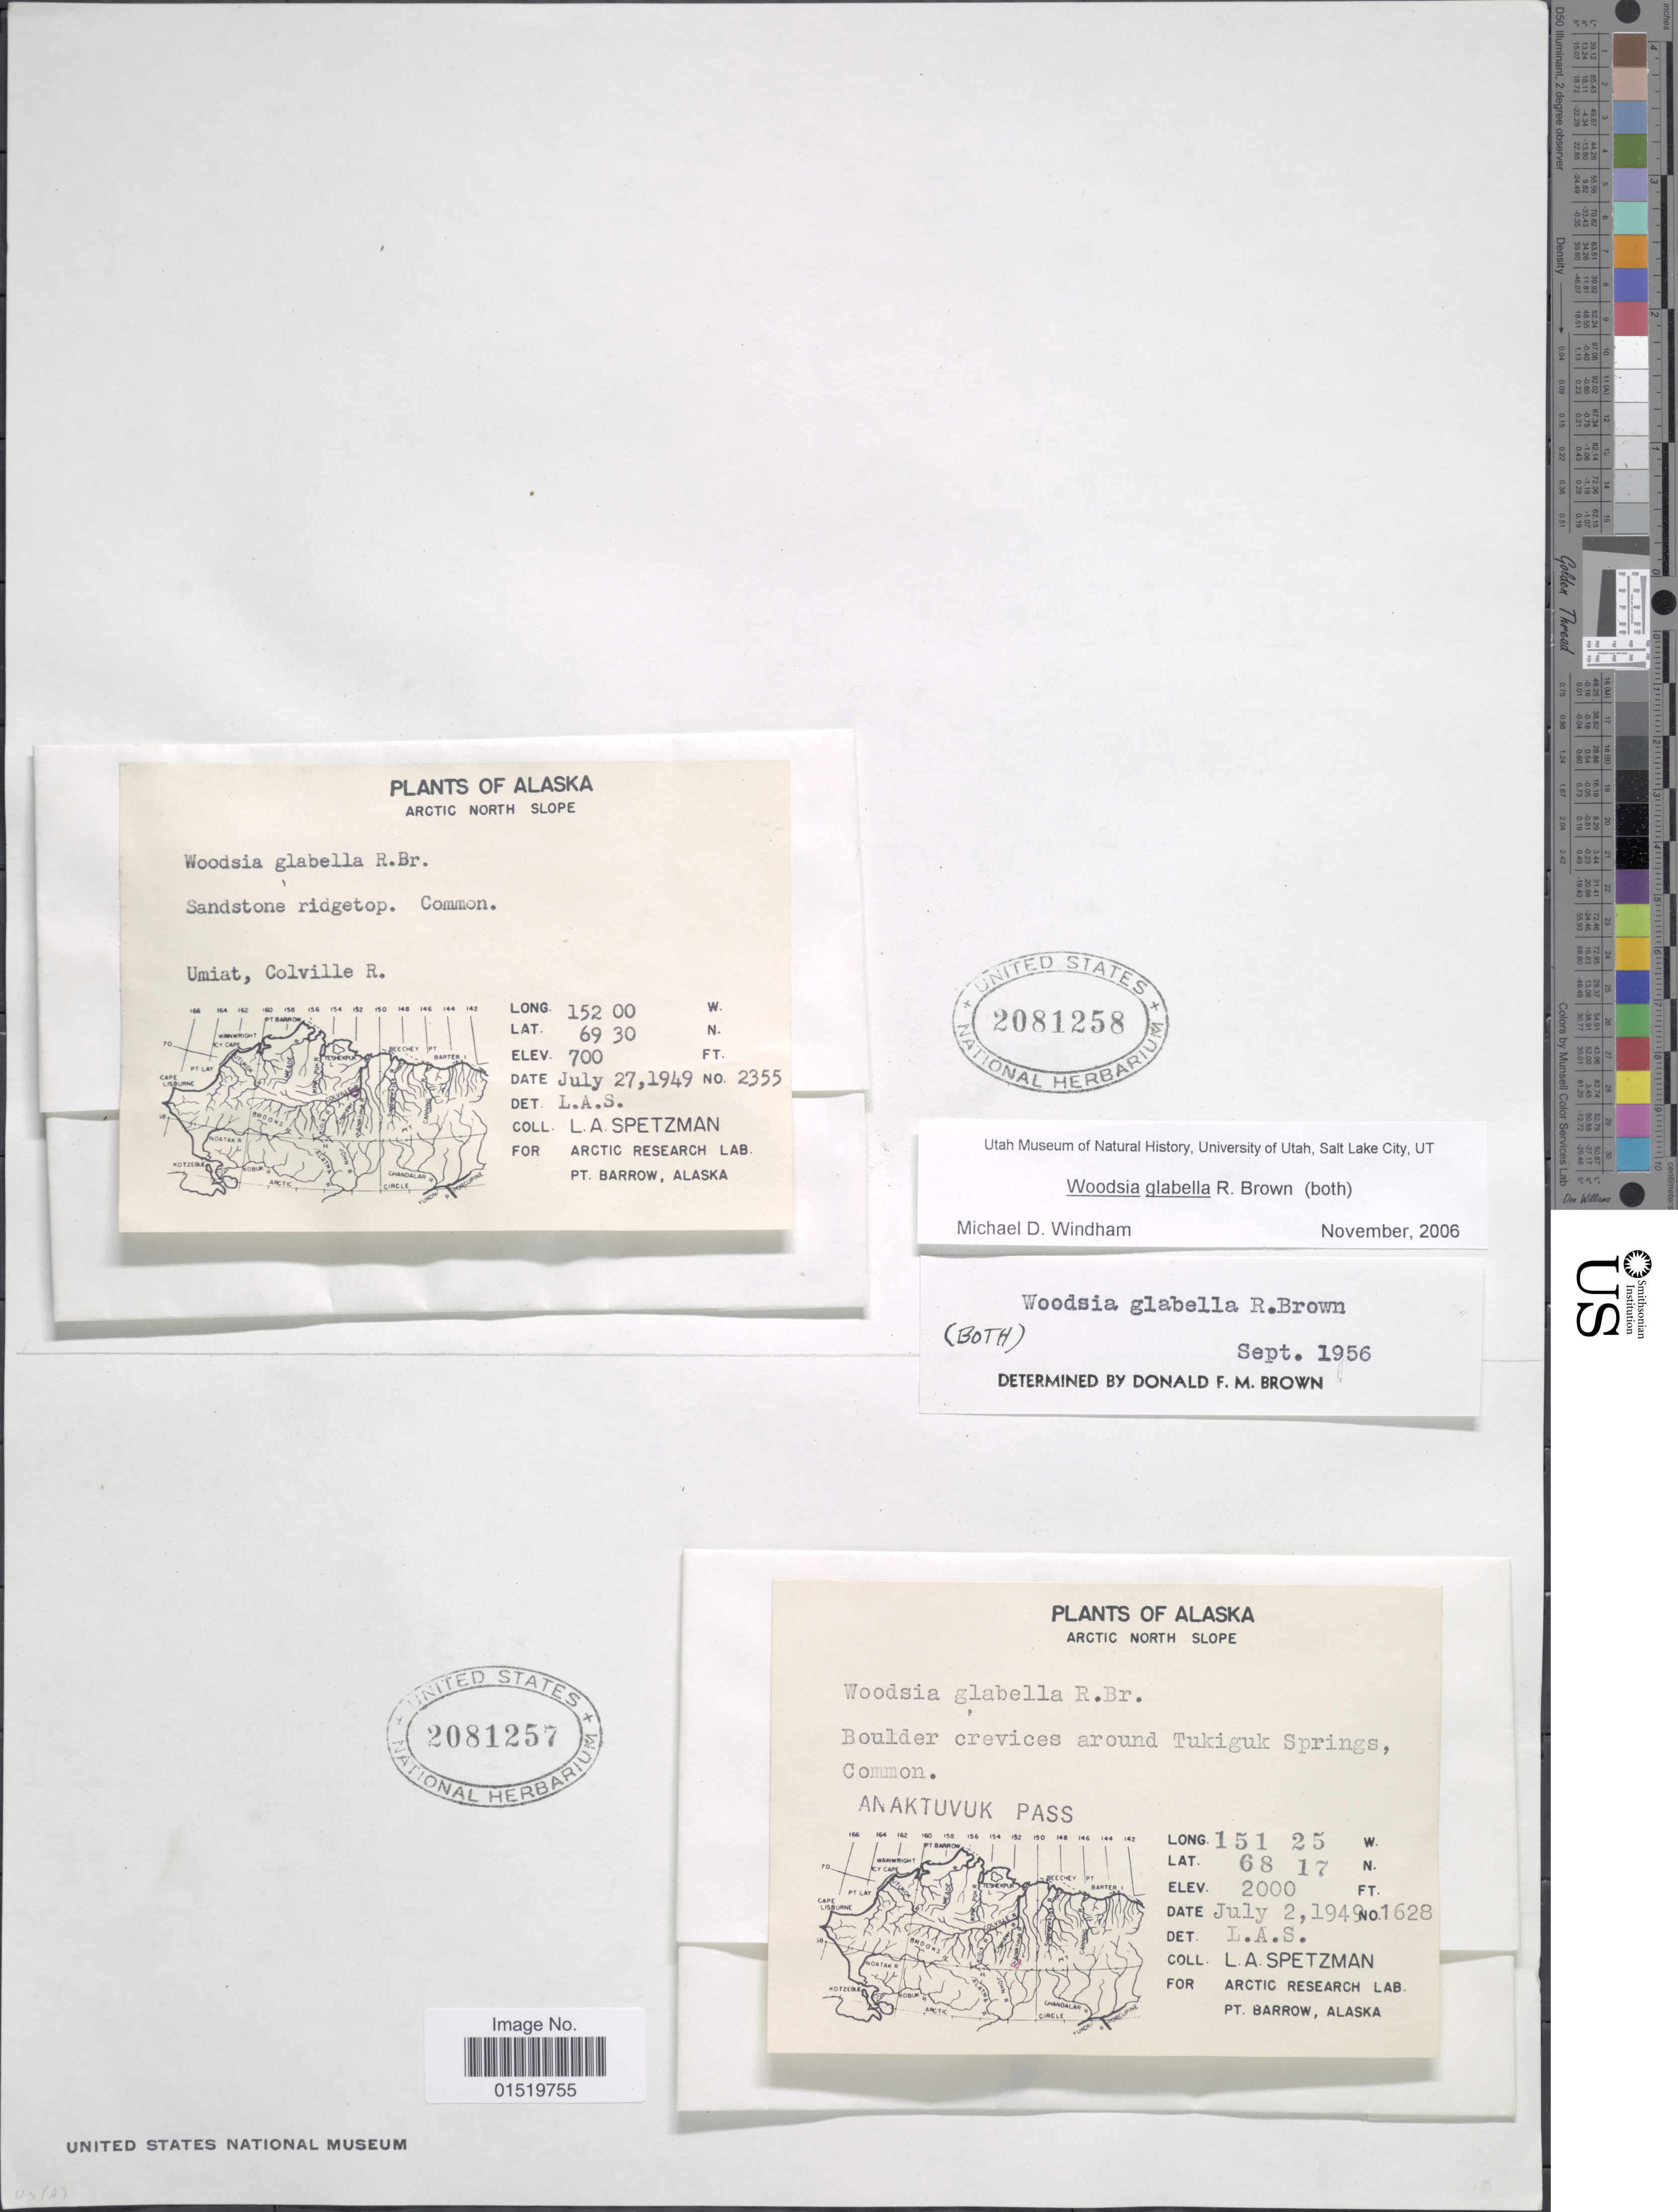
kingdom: Plantae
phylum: Tracheophyta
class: Polypodiopsida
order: Polypodiales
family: Woodsiaceae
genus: Woodsia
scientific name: Woodsia glabella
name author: R. Br.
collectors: L. Spetzman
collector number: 2355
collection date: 1949-07-27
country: United States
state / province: Alaska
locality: Arctic North Slope, Sandstone ridgetop, Umiat, Colville R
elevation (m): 213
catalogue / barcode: US 2081258-2